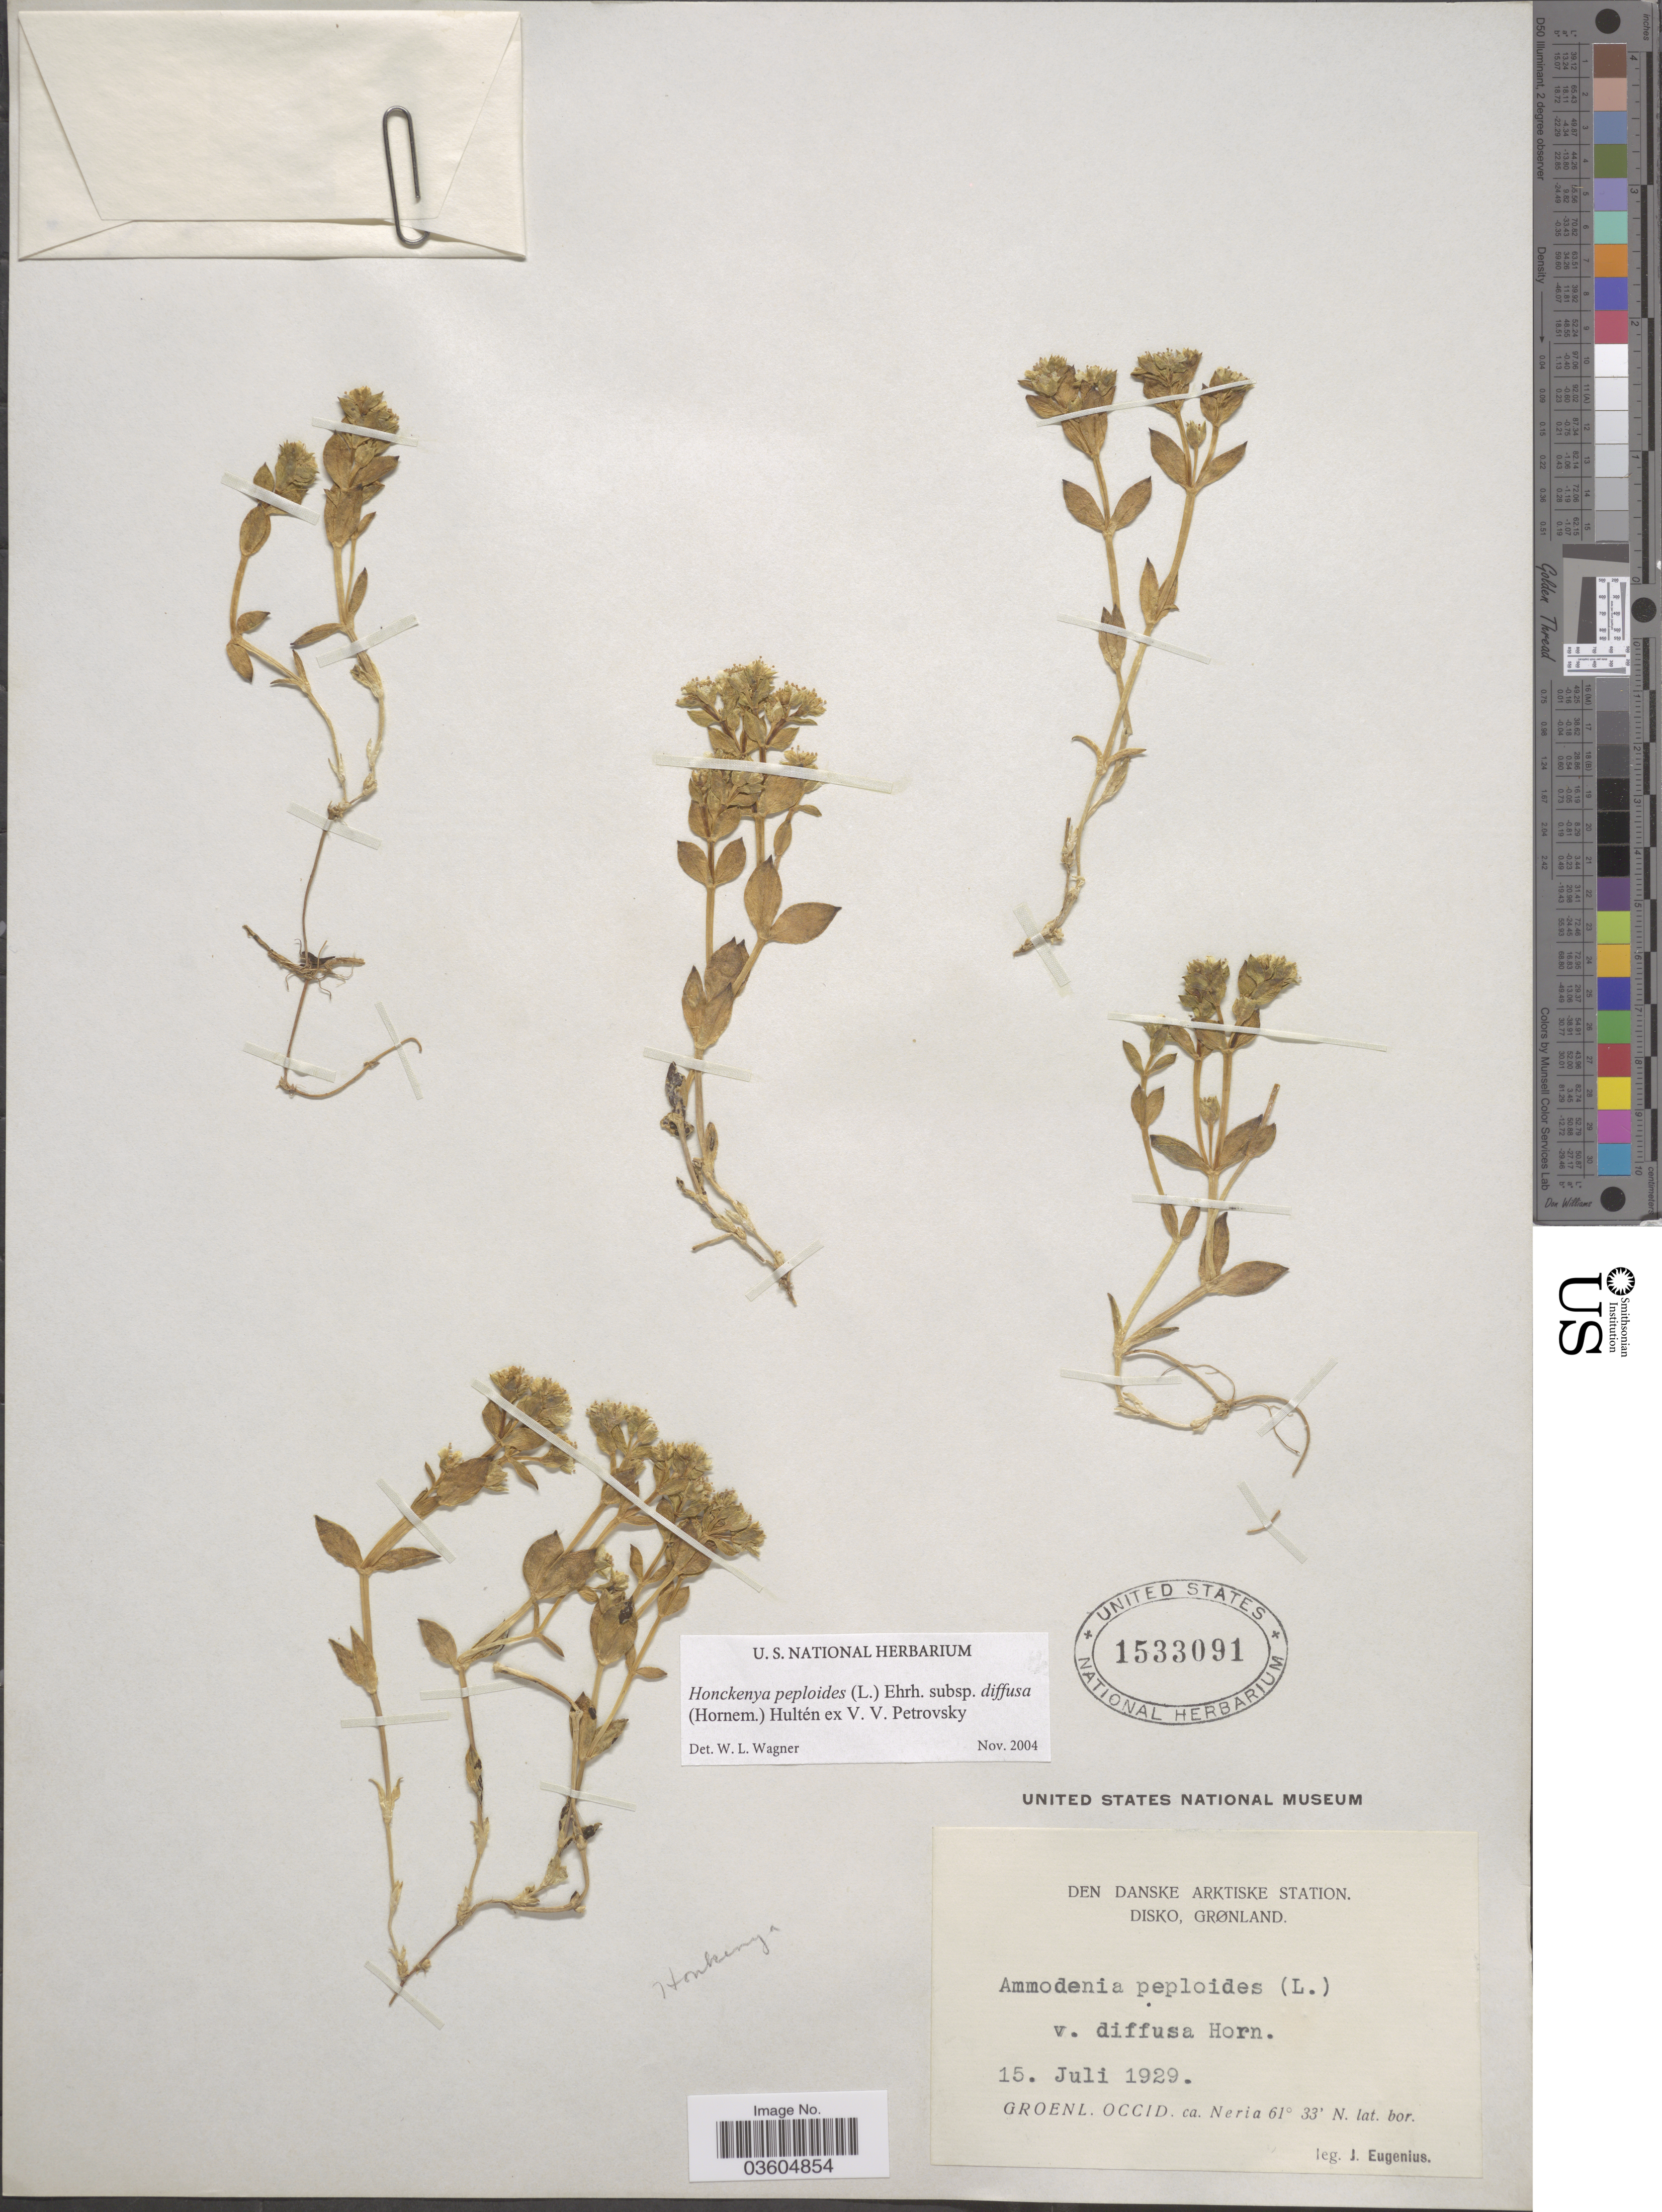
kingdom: Plantae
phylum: Tracheophyta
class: Magnoliopsida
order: Caryophyllales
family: Caryophyllaceae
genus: Honckenya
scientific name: Honckenya peploides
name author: (L.) Ehrh.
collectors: J. Eugenius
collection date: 1929-07-15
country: Greenland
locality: Den Danske Arktiske Station. Disko, Grønland. Groenl. Occid. ca. Neria.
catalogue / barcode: US 1533091